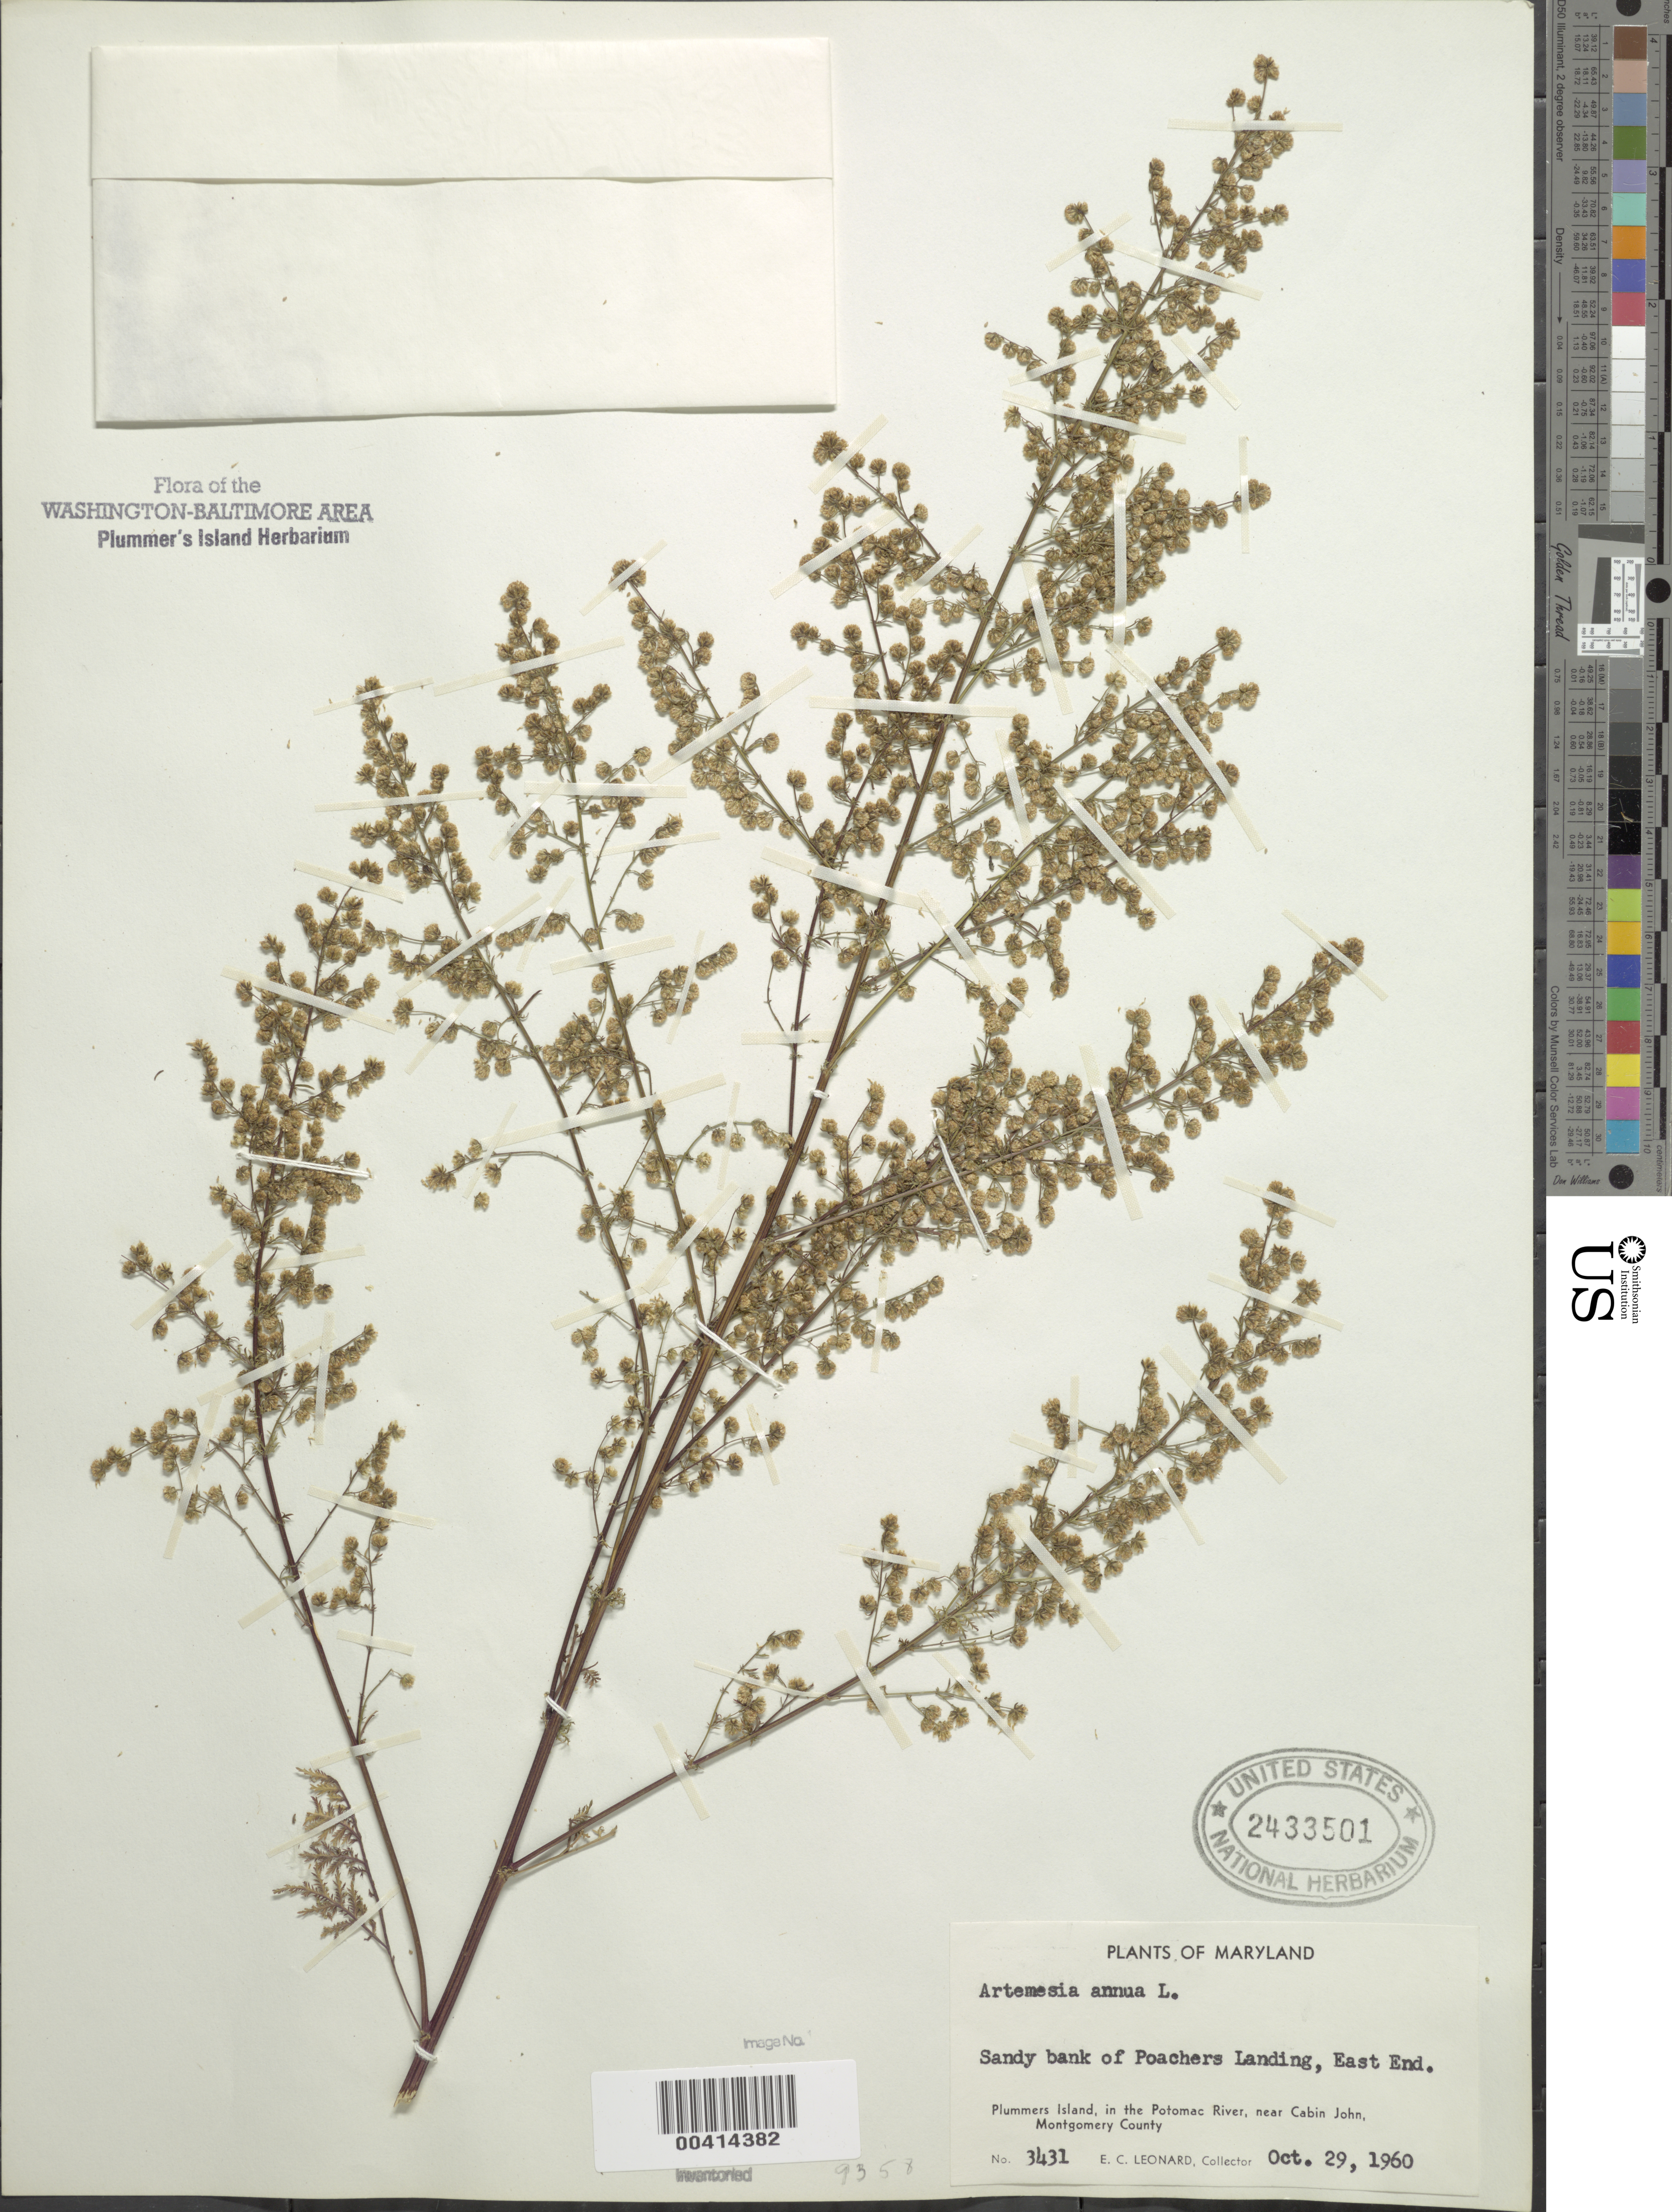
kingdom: Plantae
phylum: Tracheophyta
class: Magnoliopsida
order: Asterales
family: Asteraceae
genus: Artemisia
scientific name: Artemisia annua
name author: L.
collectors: E. C. Leonard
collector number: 3431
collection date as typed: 29 Oct 1960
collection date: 1960-10-29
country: United States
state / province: Maryland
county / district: Montgomery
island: Plummers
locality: Plummer's Island; Poacher's Landing, east end C. & O. Canal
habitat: Sandy bank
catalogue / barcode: US 2433501